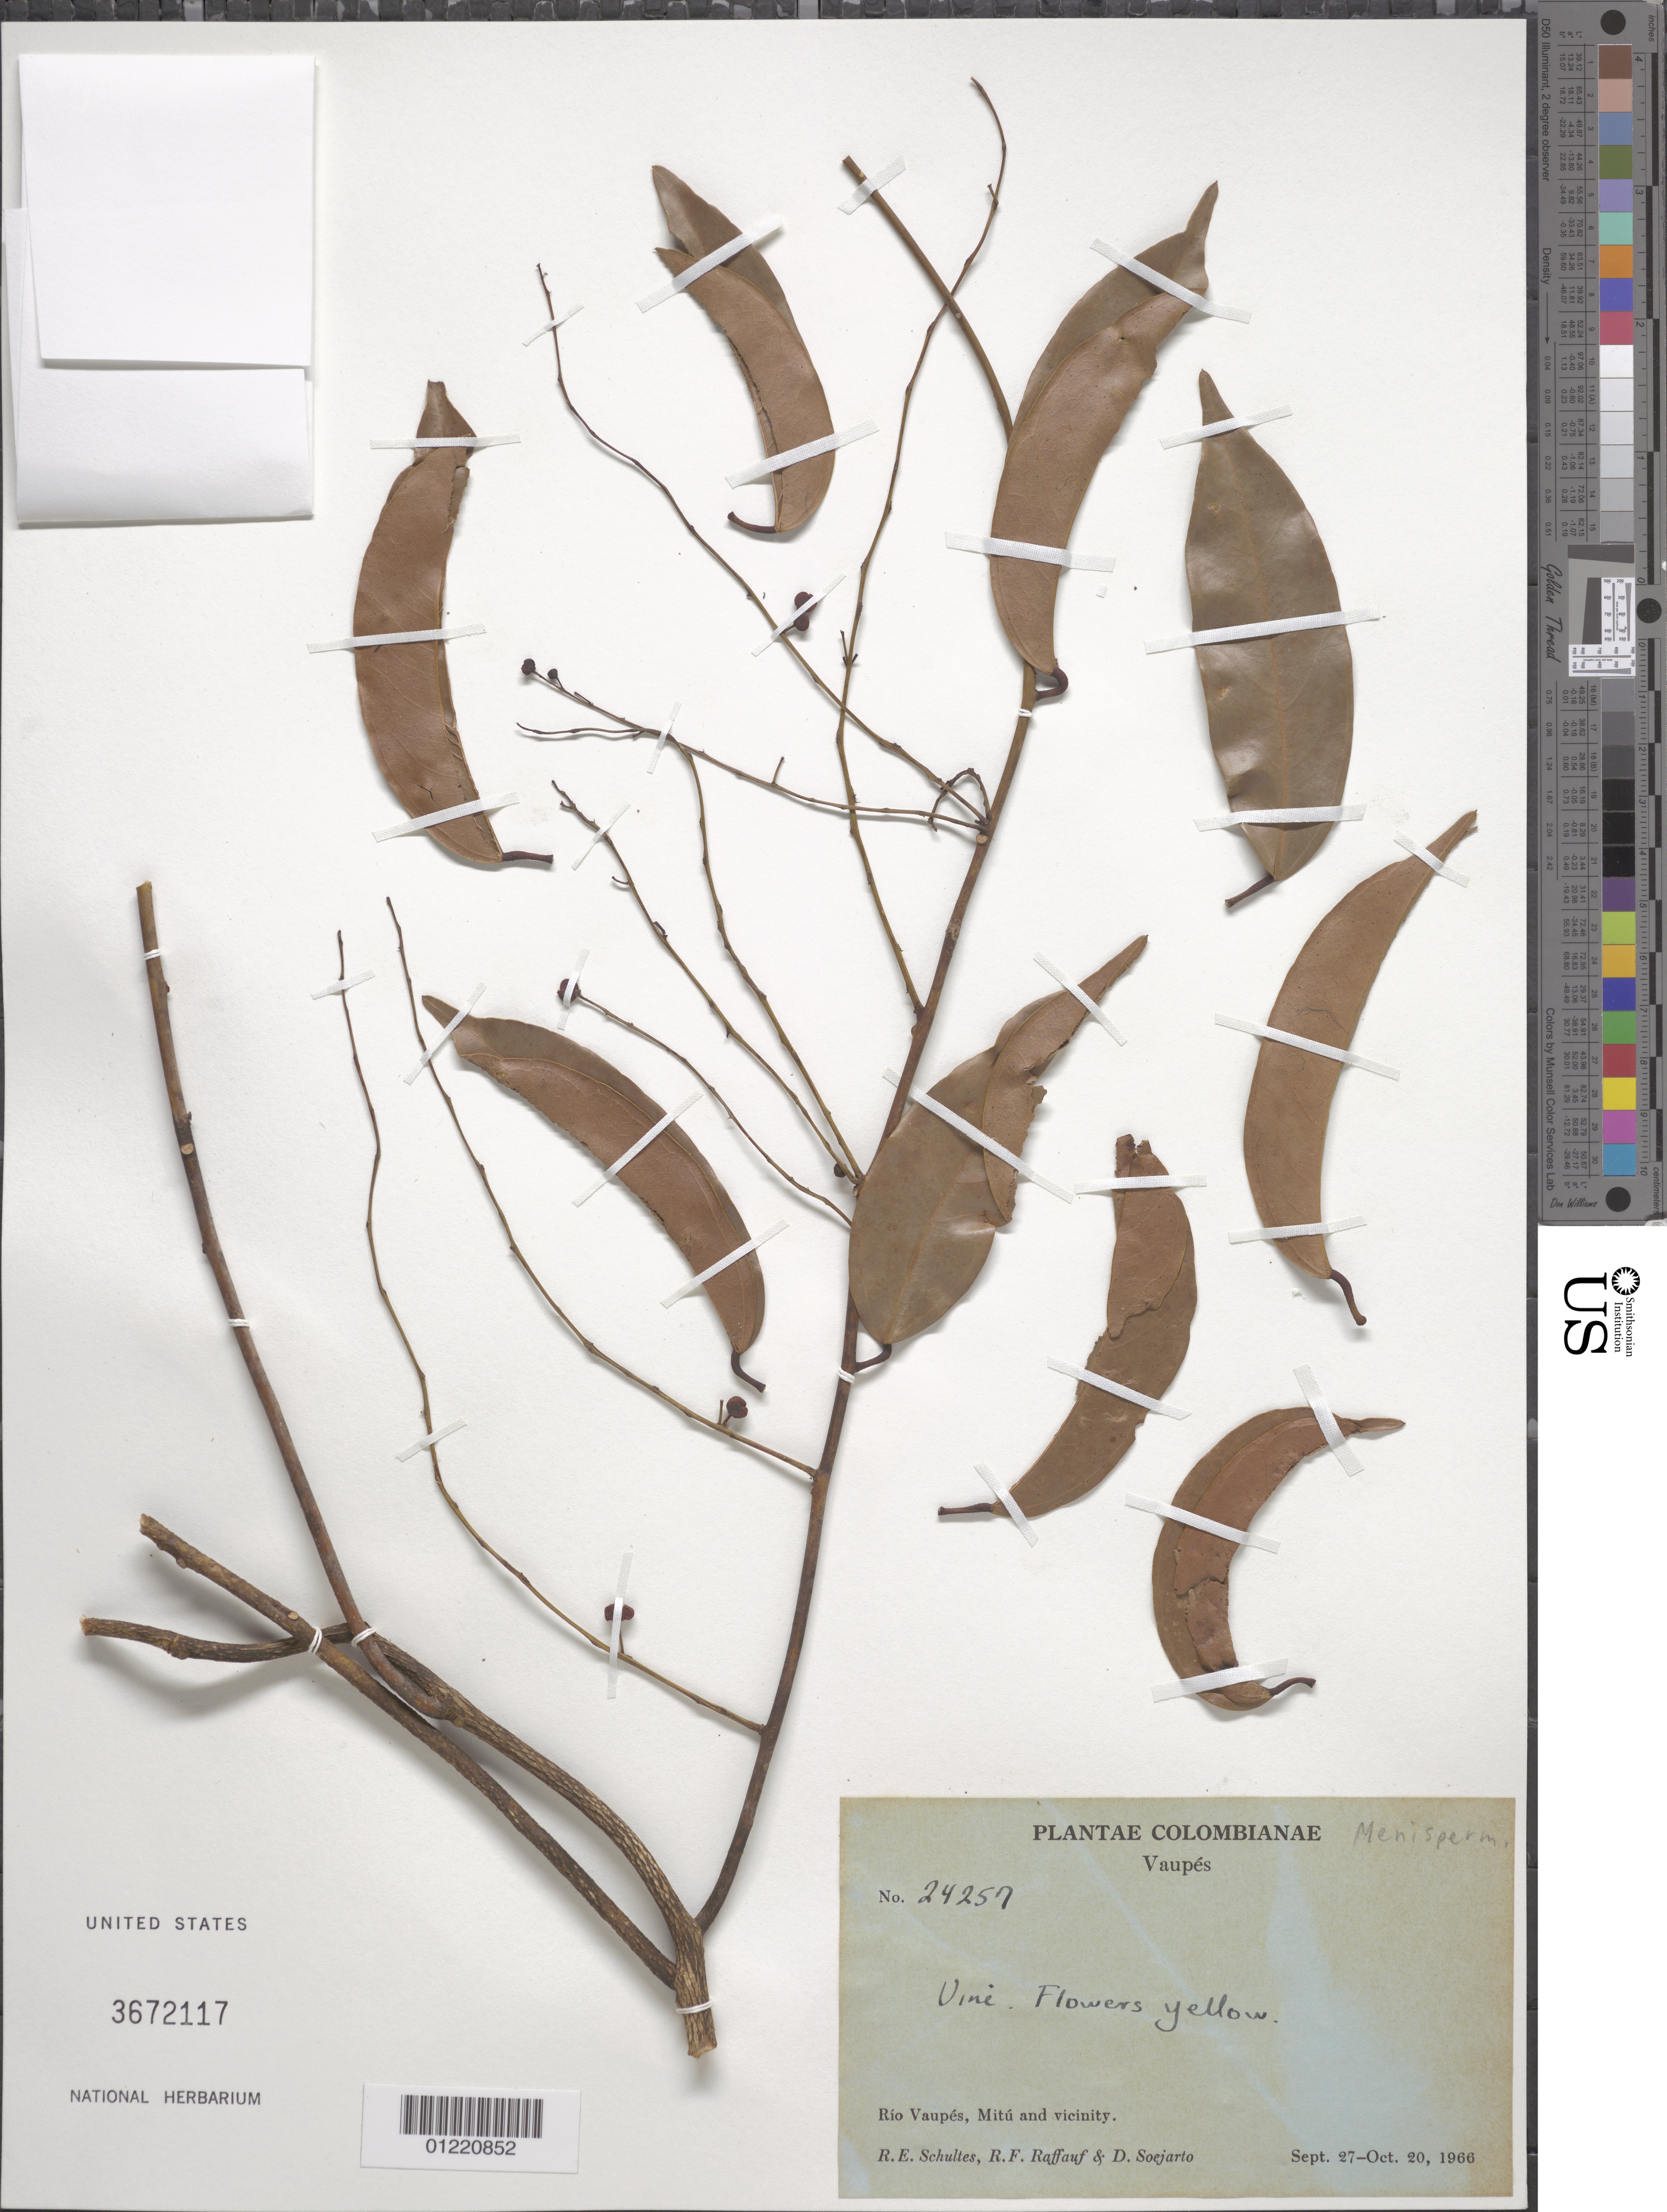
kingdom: Plantae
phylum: Tracheophyta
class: Magnoliopsida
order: Ranunculales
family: Menispermaceae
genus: Anomospermum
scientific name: Anomospermum schomburgkii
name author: Miers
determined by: Acevedo-Rodríguez, P., (BOT), Smithsonian Institution - National Museum of Natural History (UNITED STATES)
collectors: R. E. Schultes, R. Raffauf & D. Soejarto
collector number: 24257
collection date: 1966-09-27/1966-10-20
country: Colombia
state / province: Vaupés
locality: Rio Vaupés, Mitú and vicinity.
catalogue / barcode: US 3672117